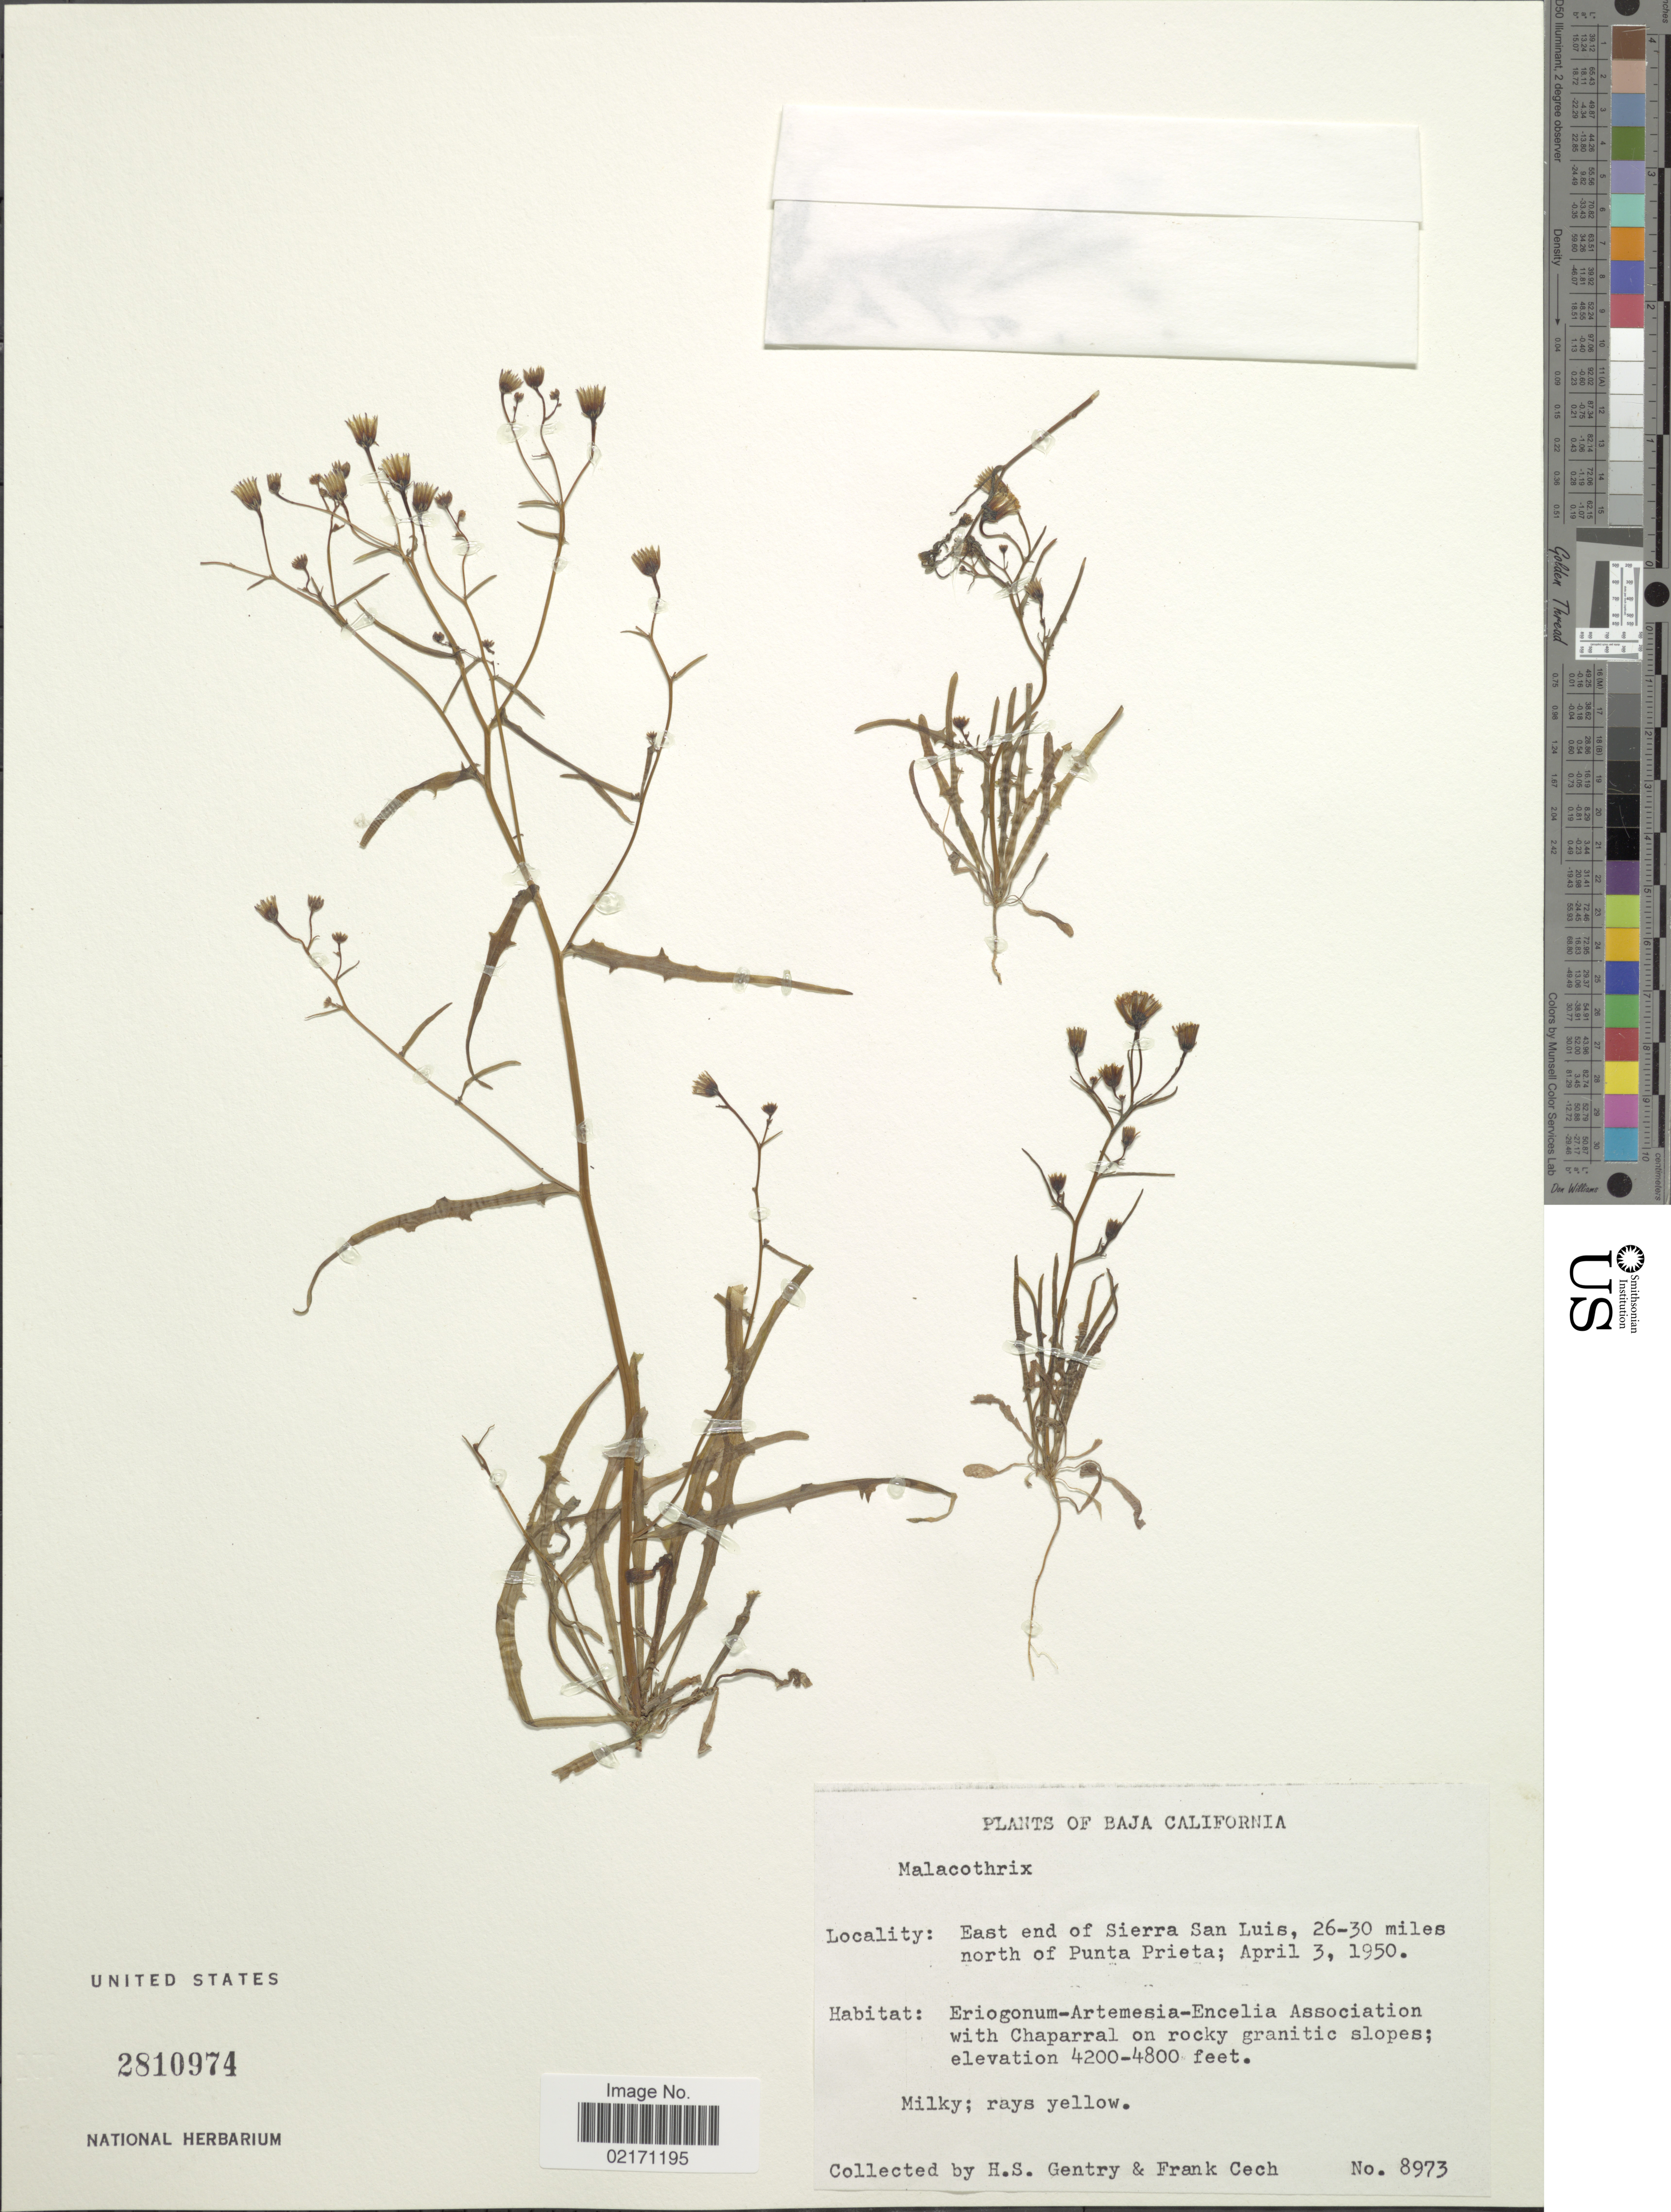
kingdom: Plantae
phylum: Tracheophyta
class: Magnoliopsida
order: Asterales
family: Asteraceae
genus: Malacothrix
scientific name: Malacothrix sp.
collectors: H. S. Gentry & F. Cech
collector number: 8973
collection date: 1950-04-03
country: Mexico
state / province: Baja California Norte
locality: East end of Sierra san Luis, 26-30 miles north of Punta Prieta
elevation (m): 1280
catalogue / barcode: US 2810974